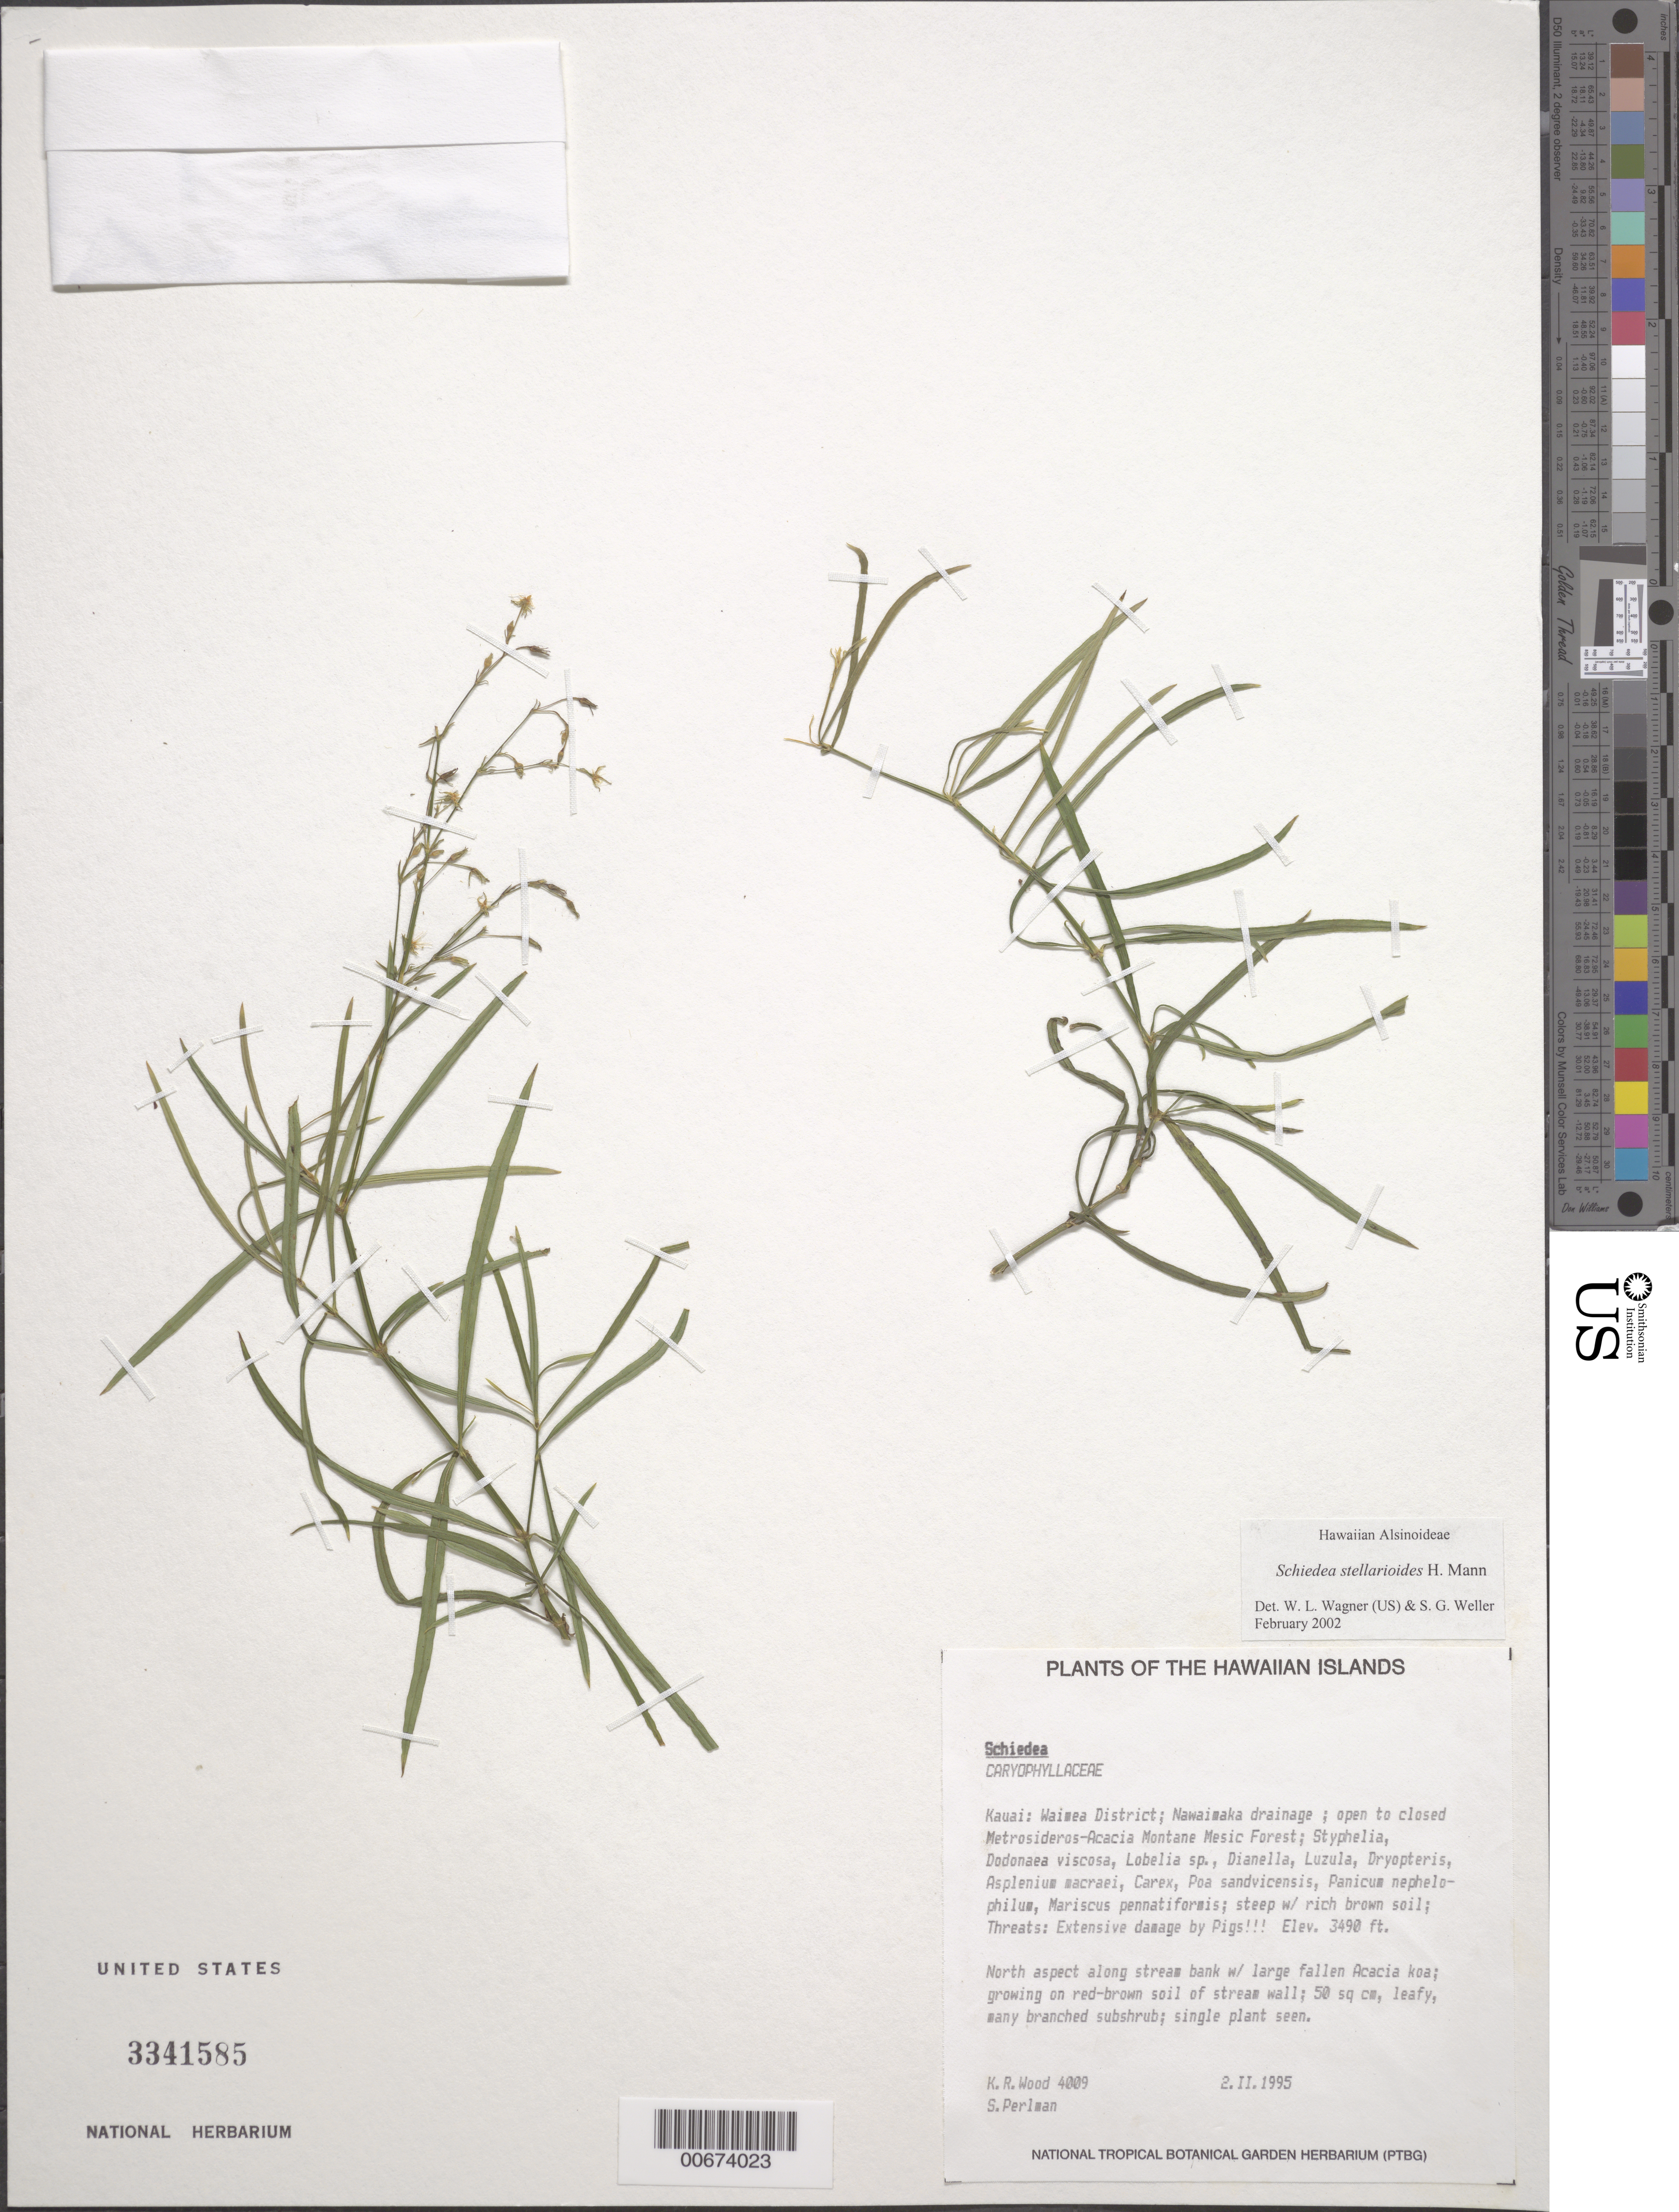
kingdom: Plantae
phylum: Tracheophyta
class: Magnoliopsida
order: Caryophyllales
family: Caryophyllaceae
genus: Schiedea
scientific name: Schiedea stellarioides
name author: H. Mann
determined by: Wagner, W. L.; Weller, Stephen G.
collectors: K. R. Wood & S. P. Perlman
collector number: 4009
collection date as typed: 2 Feb 1995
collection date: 1995-02-02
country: United States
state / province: Hawaii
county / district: Kauai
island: Kaua'i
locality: Waimea District, Nawaimaka drainage, N aspect along stream bank.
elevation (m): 1064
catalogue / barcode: US 3341585